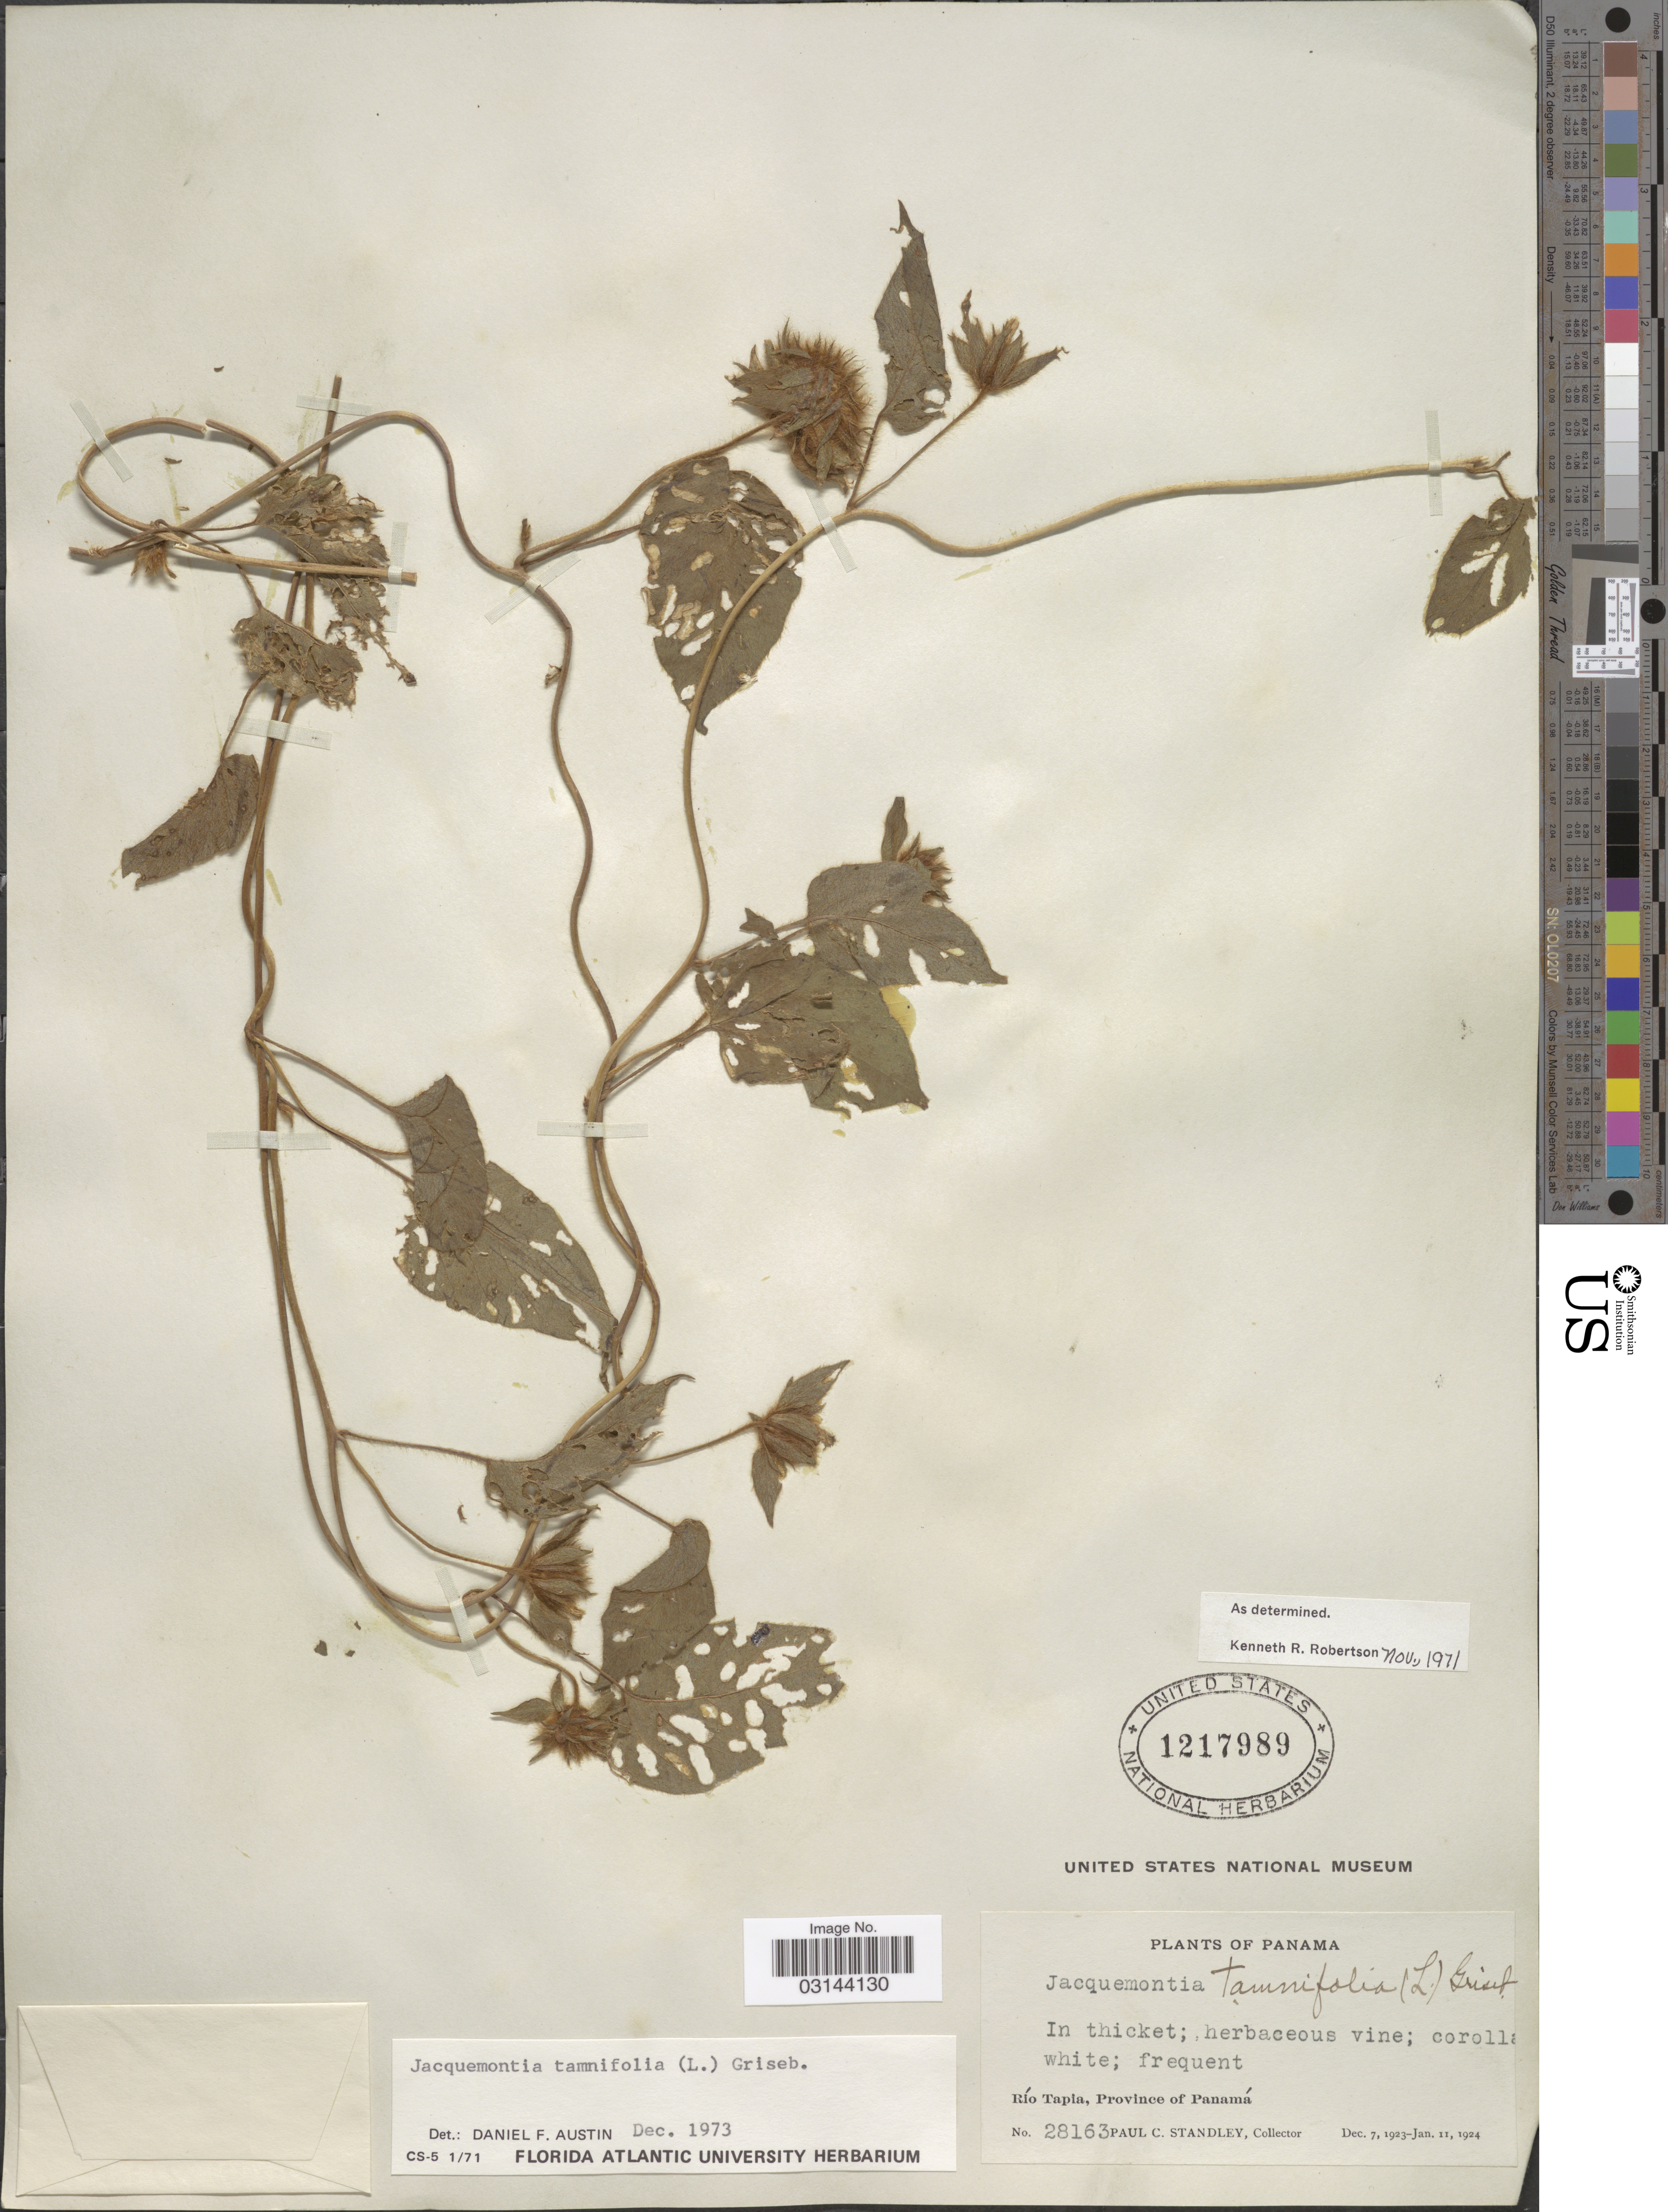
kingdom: Plantae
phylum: Tracheophyta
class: Magnoliopsida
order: Solanales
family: Convolvulaceae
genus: Jacquemontia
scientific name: Jacquemontia tamnifolia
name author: (L.) Griseb.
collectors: P. C. Standley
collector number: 28163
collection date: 1923-12-07/1924-01-11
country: Panama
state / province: Panamá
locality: Río Tapia, Province of Panamá.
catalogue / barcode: US 1217989